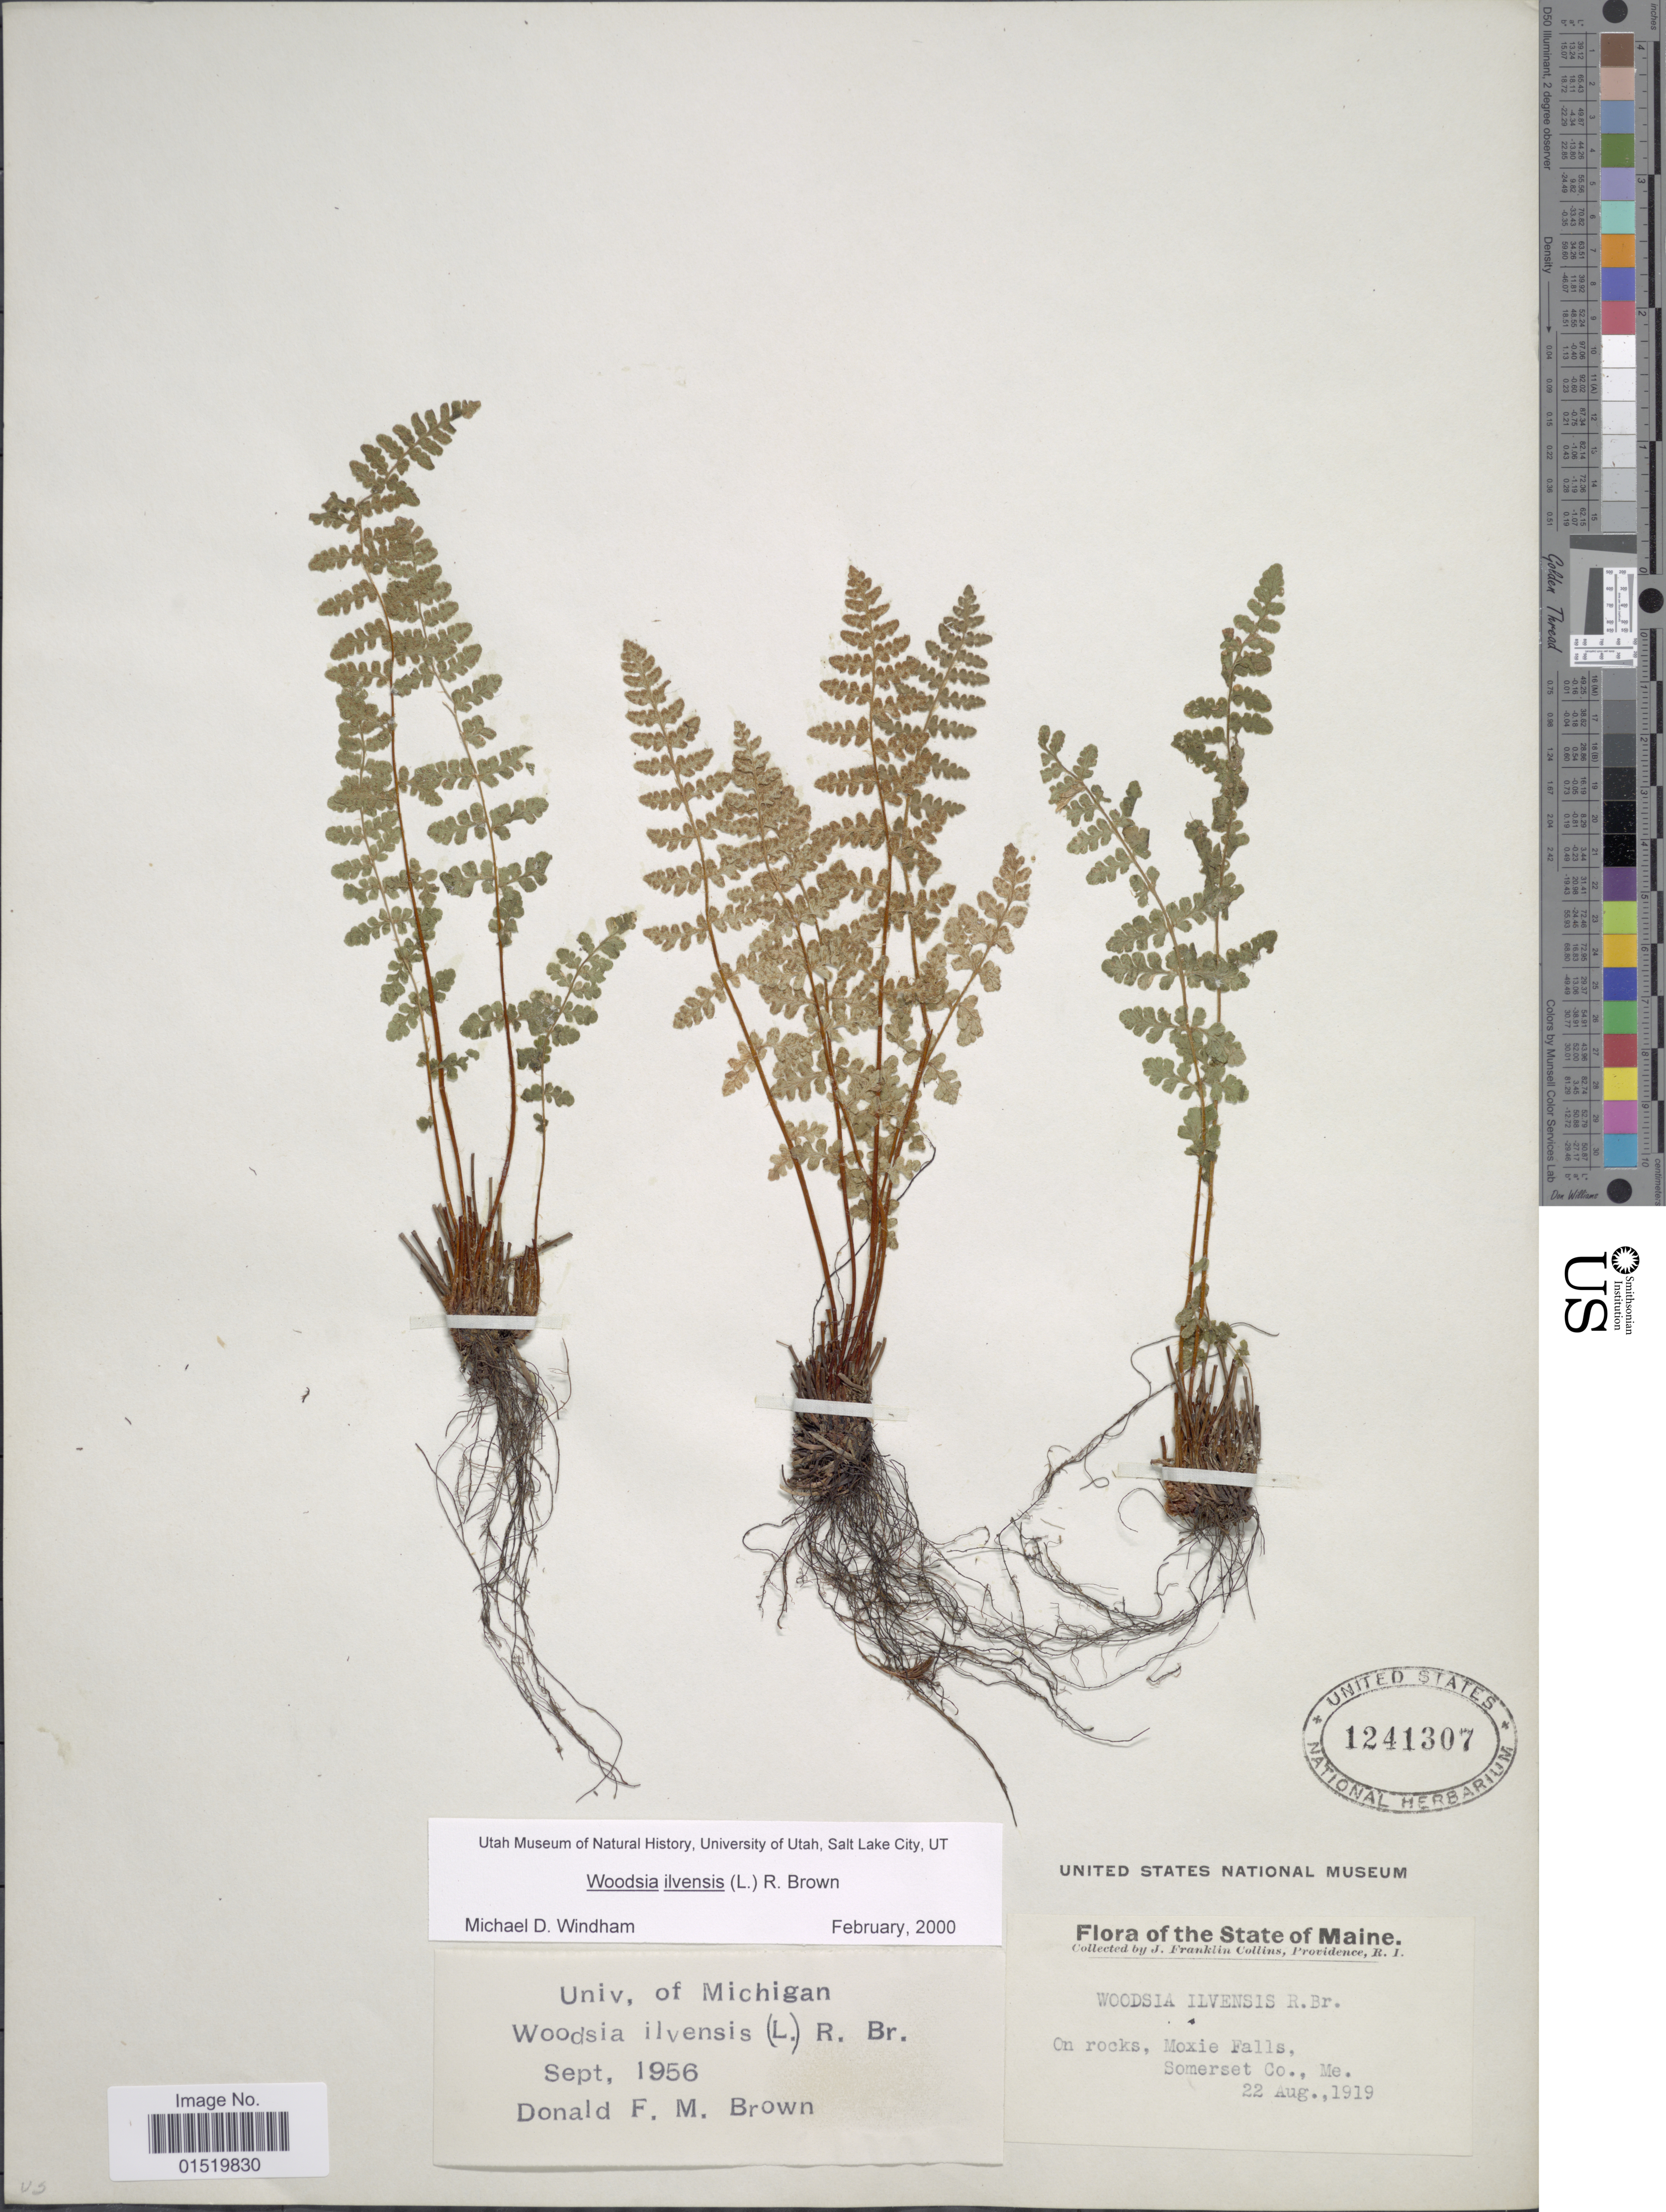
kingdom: Plantae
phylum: Tracheophyta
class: Polypodiopsida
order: Polypodiales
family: Woodsiaceae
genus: Woodsia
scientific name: Woodsia ilvensis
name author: (L.) R. Br.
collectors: J. Collins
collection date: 1919-08-22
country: United States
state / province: Maine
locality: On rocks, Moxie Falls, Somerset Co., Me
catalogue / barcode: US 1241307